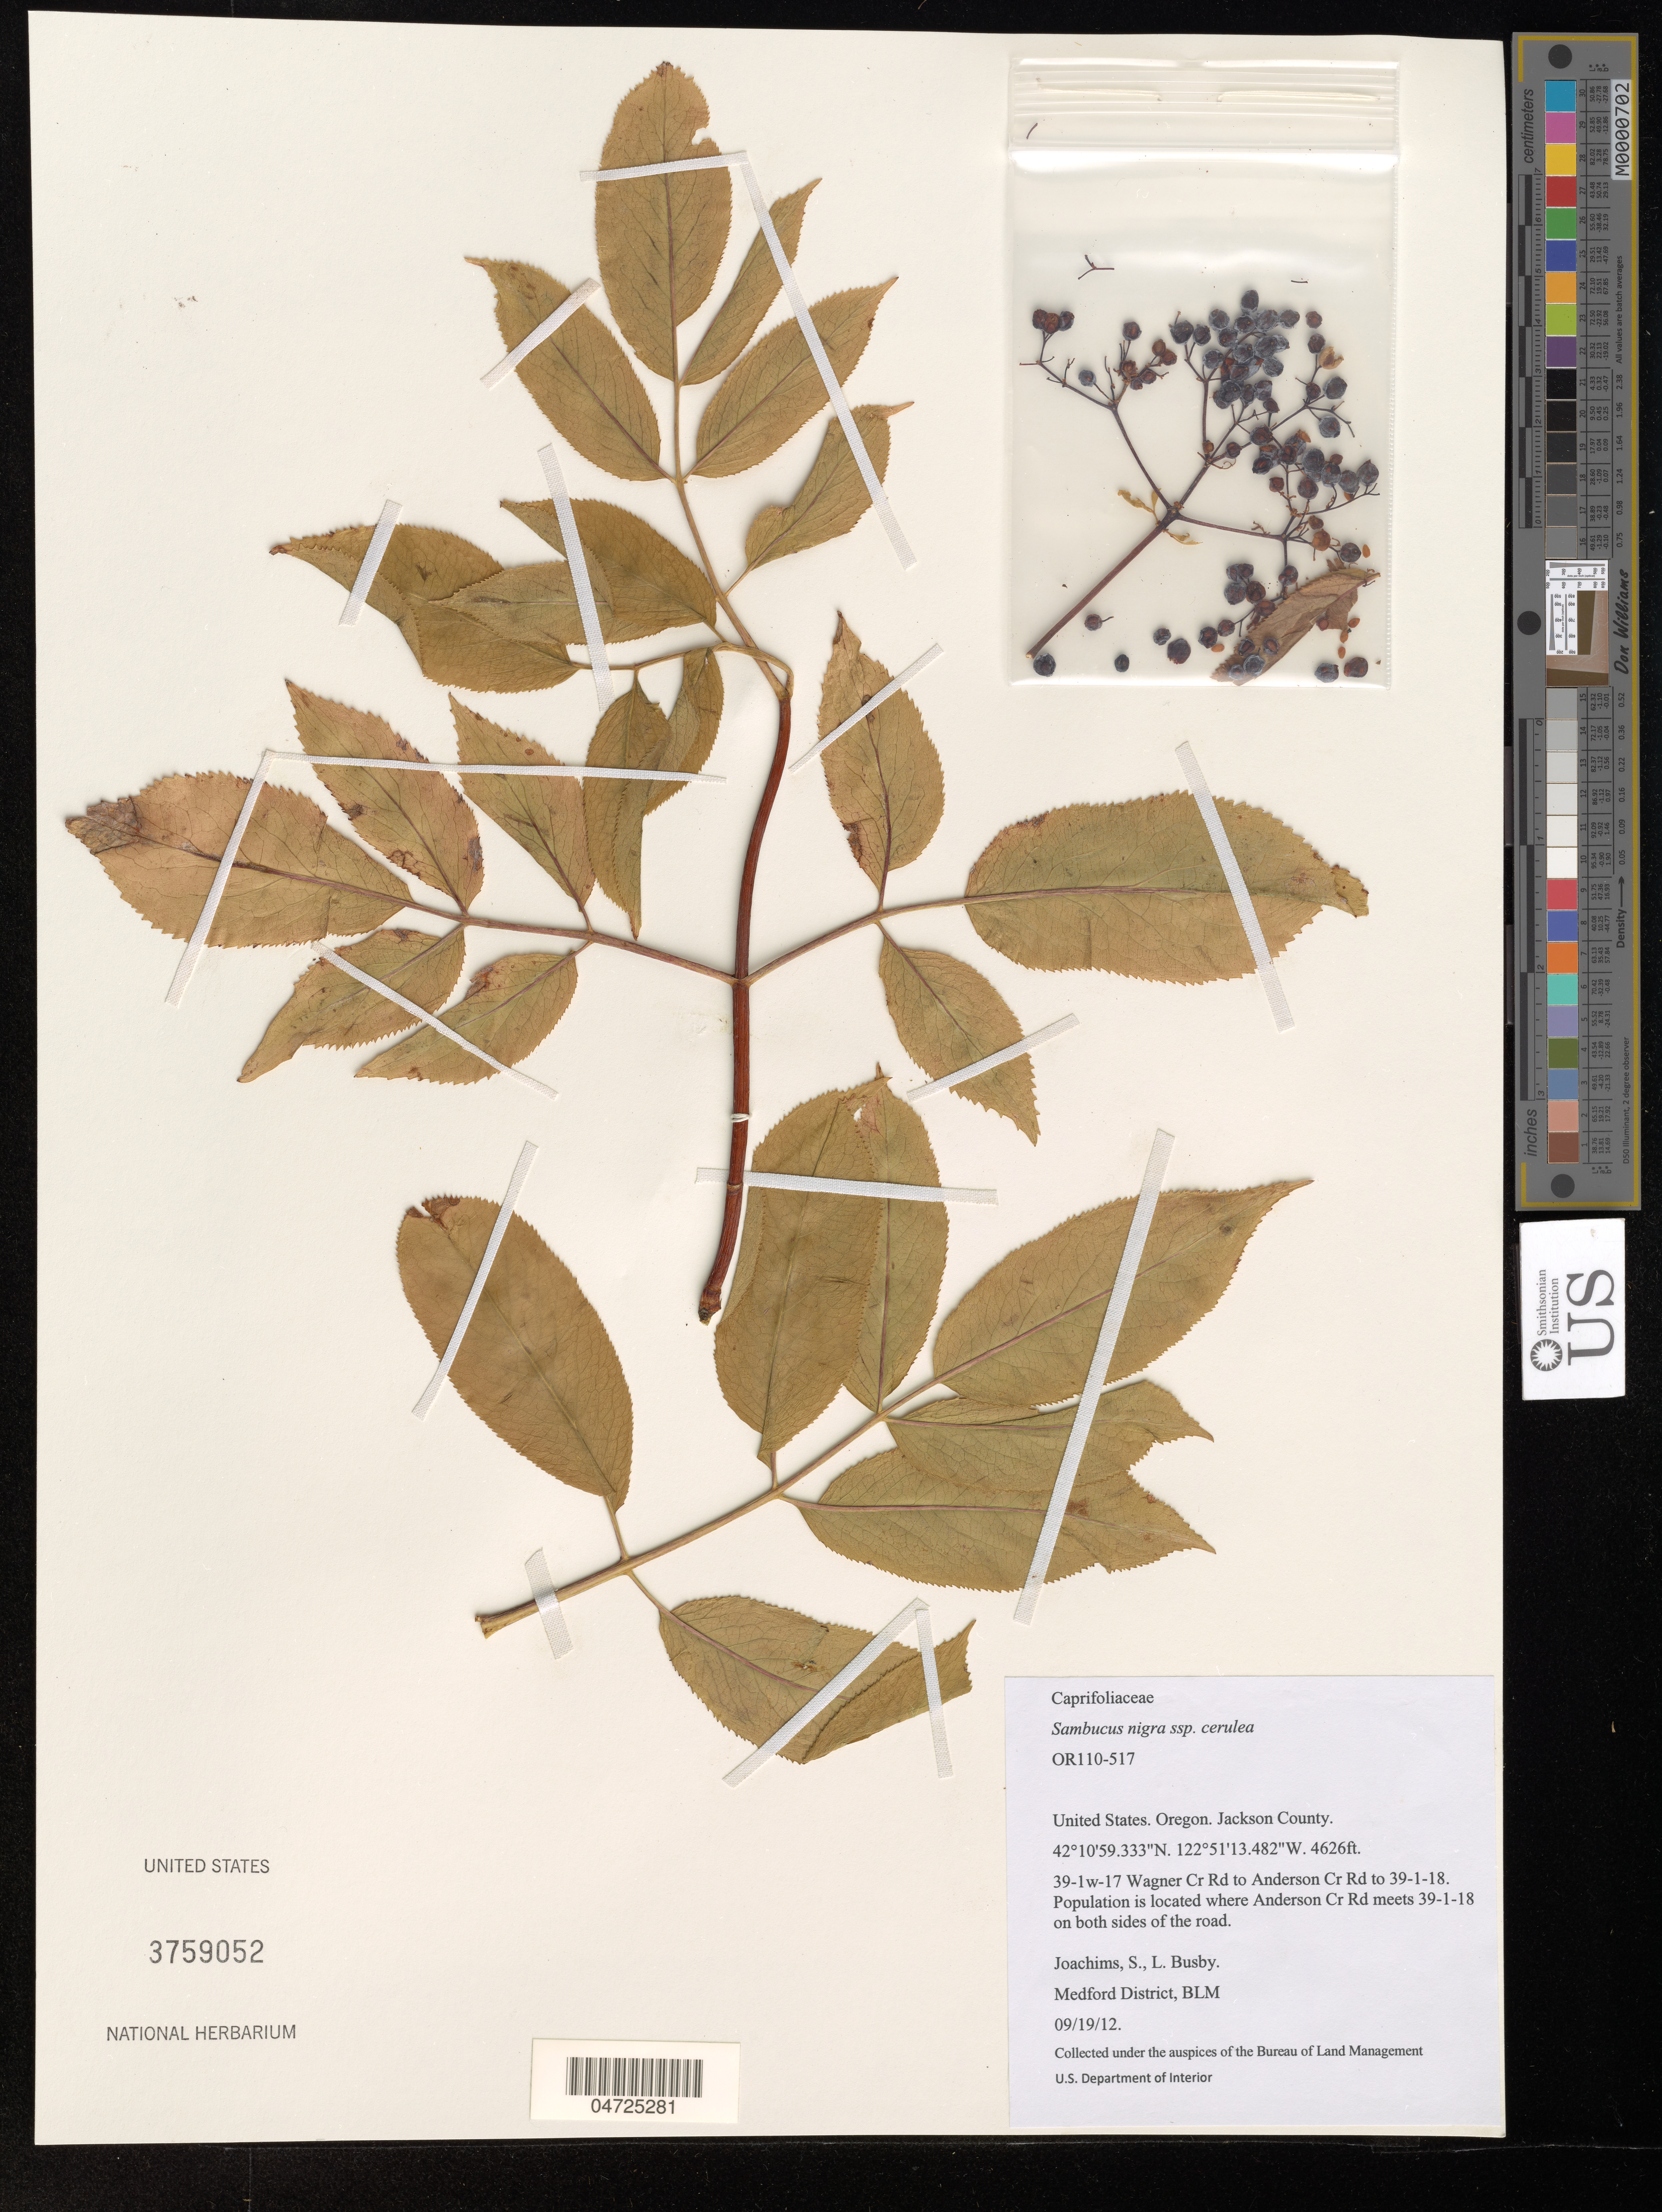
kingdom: Plantae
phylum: Tracheophyta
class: Magnoliopsida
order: Dipsacales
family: Viburnaceae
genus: Sambucus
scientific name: Sambucus nigra subsp. cerulea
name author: (Raf.) Bolli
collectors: S. Joachims & L. Busby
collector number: OR110-517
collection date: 2012-09-19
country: United States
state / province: Oregon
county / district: Jackson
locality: Jackson County. 39-1w-17 Wagner Cr Rd to Anderson Cr Rd to 39-1-18. Population is located where Anderson Cr Rd meets 39-1-18 on both sides of the road.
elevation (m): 1410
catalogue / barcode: US 3759052